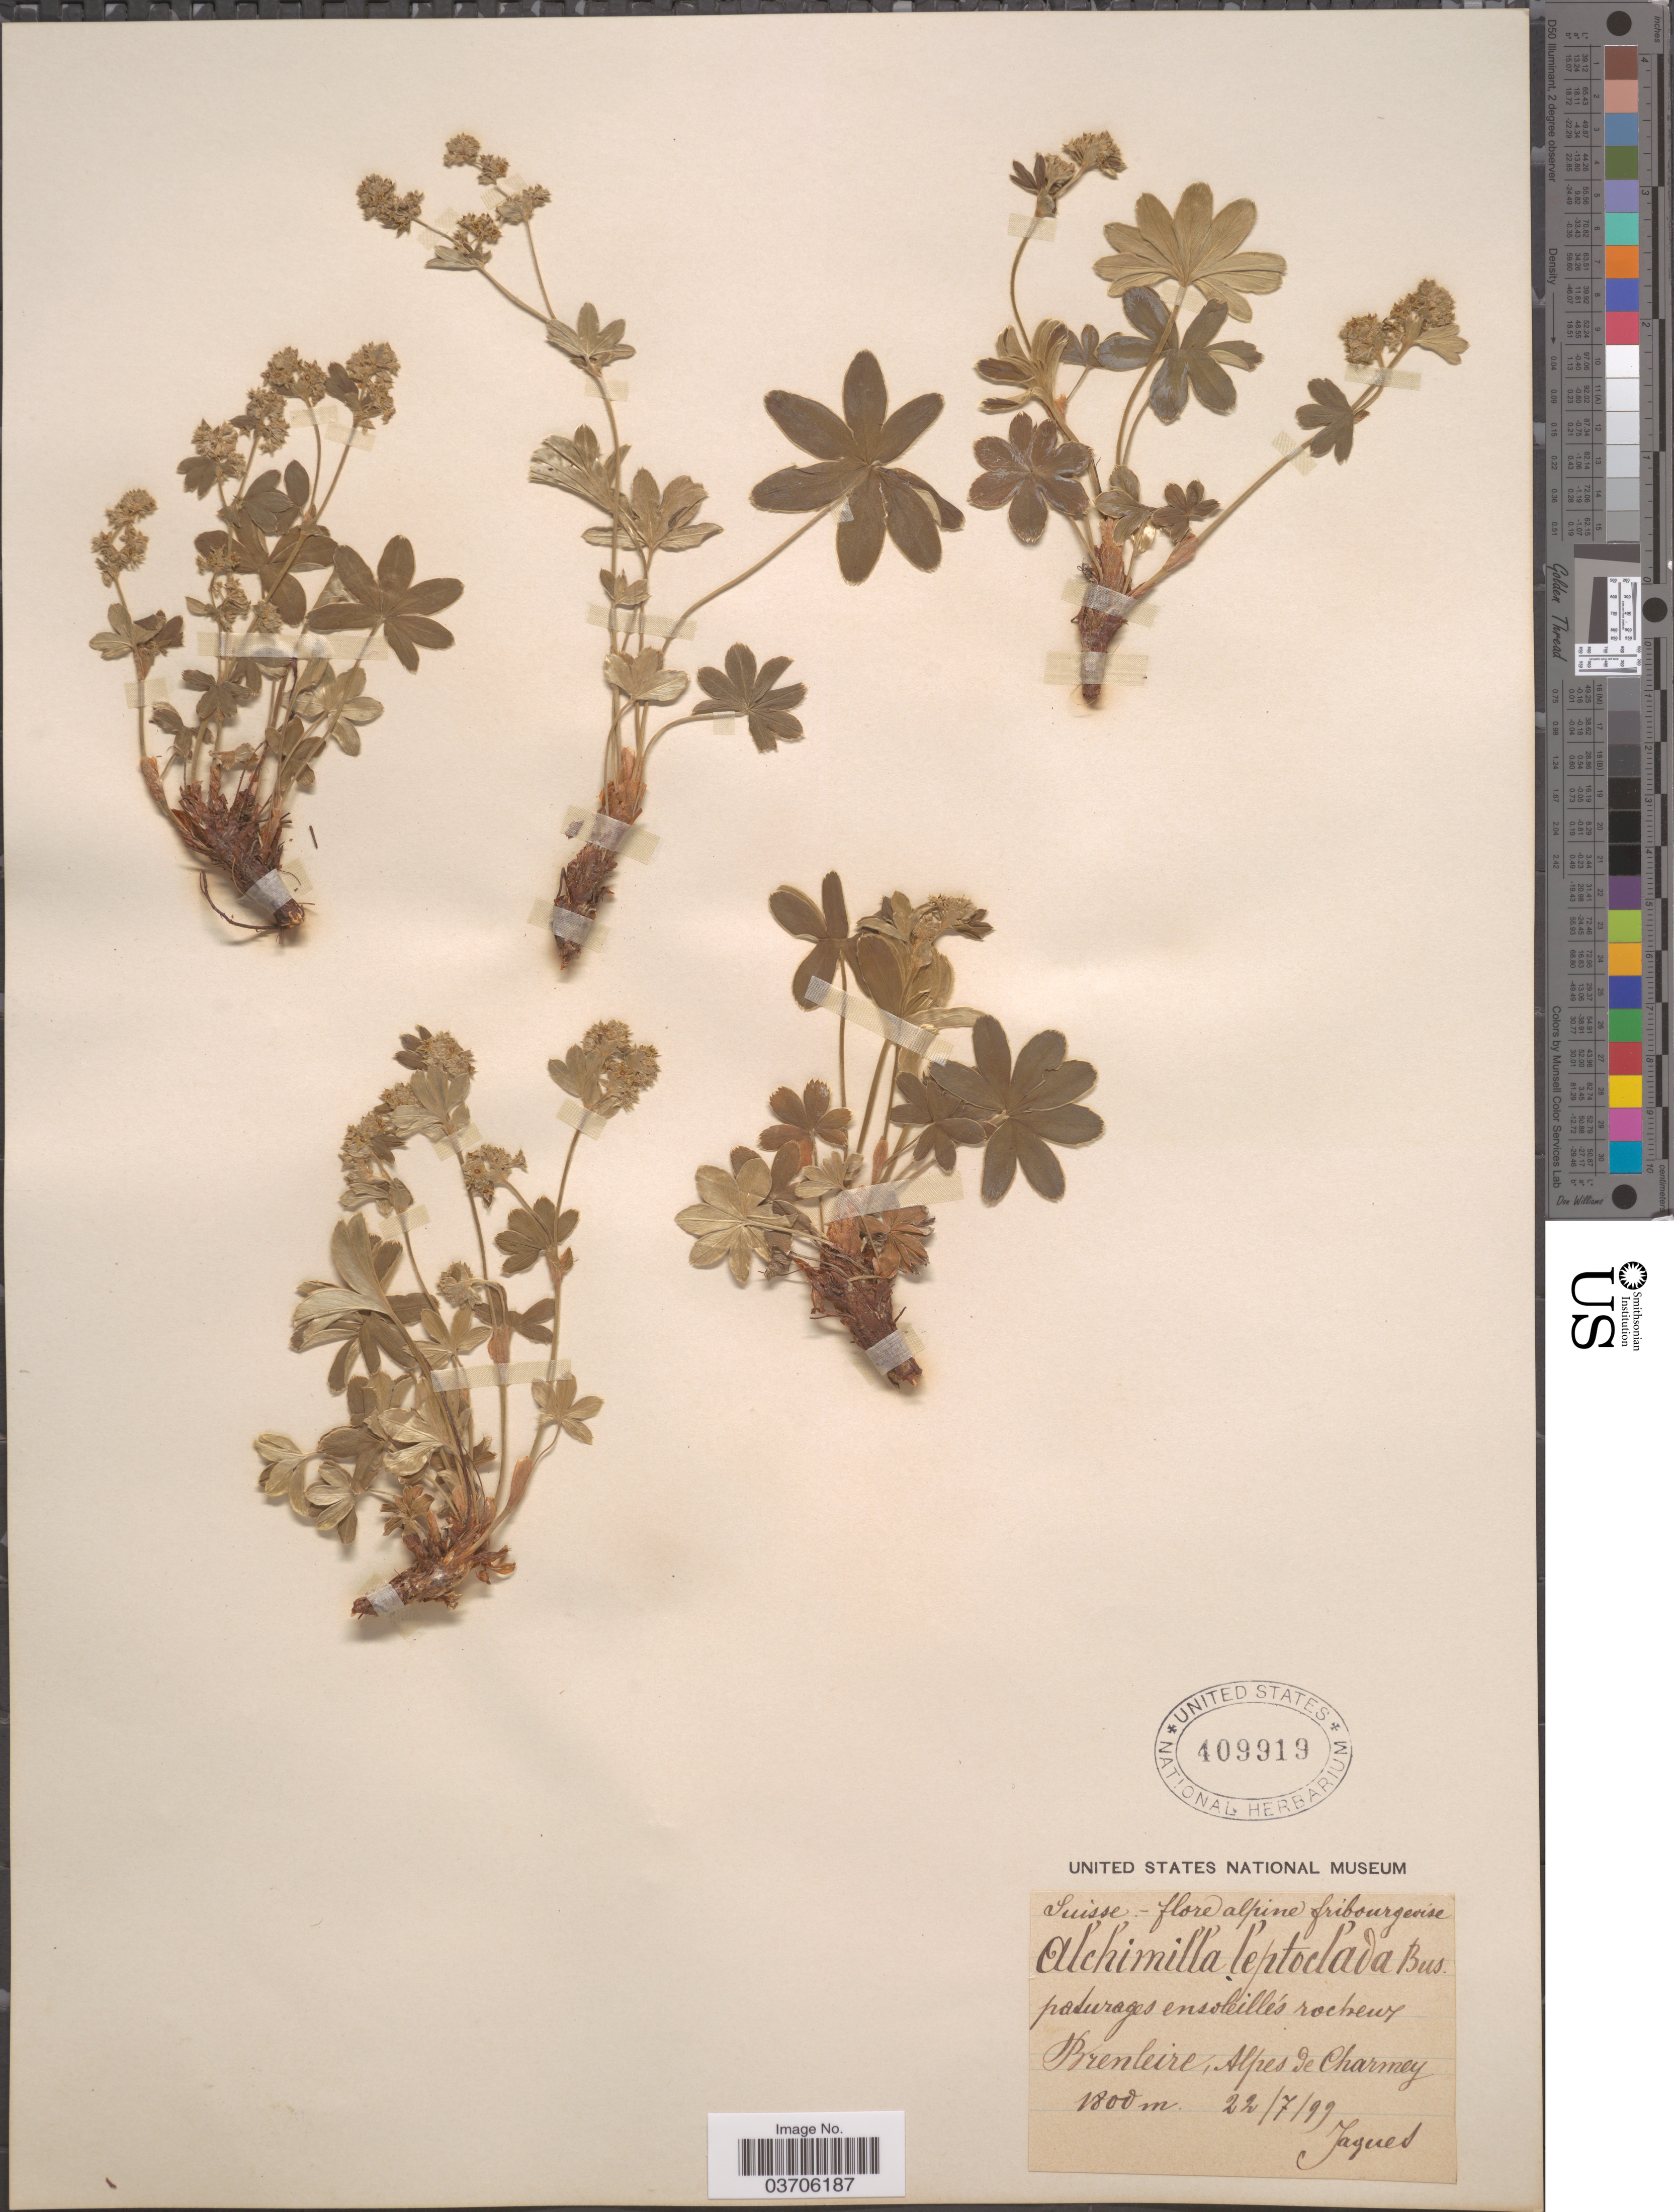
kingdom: Plantae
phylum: Tracheophyta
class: Magnoliopsida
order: Rosales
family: Rosaceae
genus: Alchemilla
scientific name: Alchemilla leptoclada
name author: Buser ex Jaquet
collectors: -. Jaquet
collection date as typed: Transcribed d/m/y: 22/7/99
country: Switzerland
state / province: Fribourg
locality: Suisse - alpine fribourgeoise. Pastures ensoleillés rocheux. Brenleire, Alpes de Charmey.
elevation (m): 1800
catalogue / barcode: US 409919